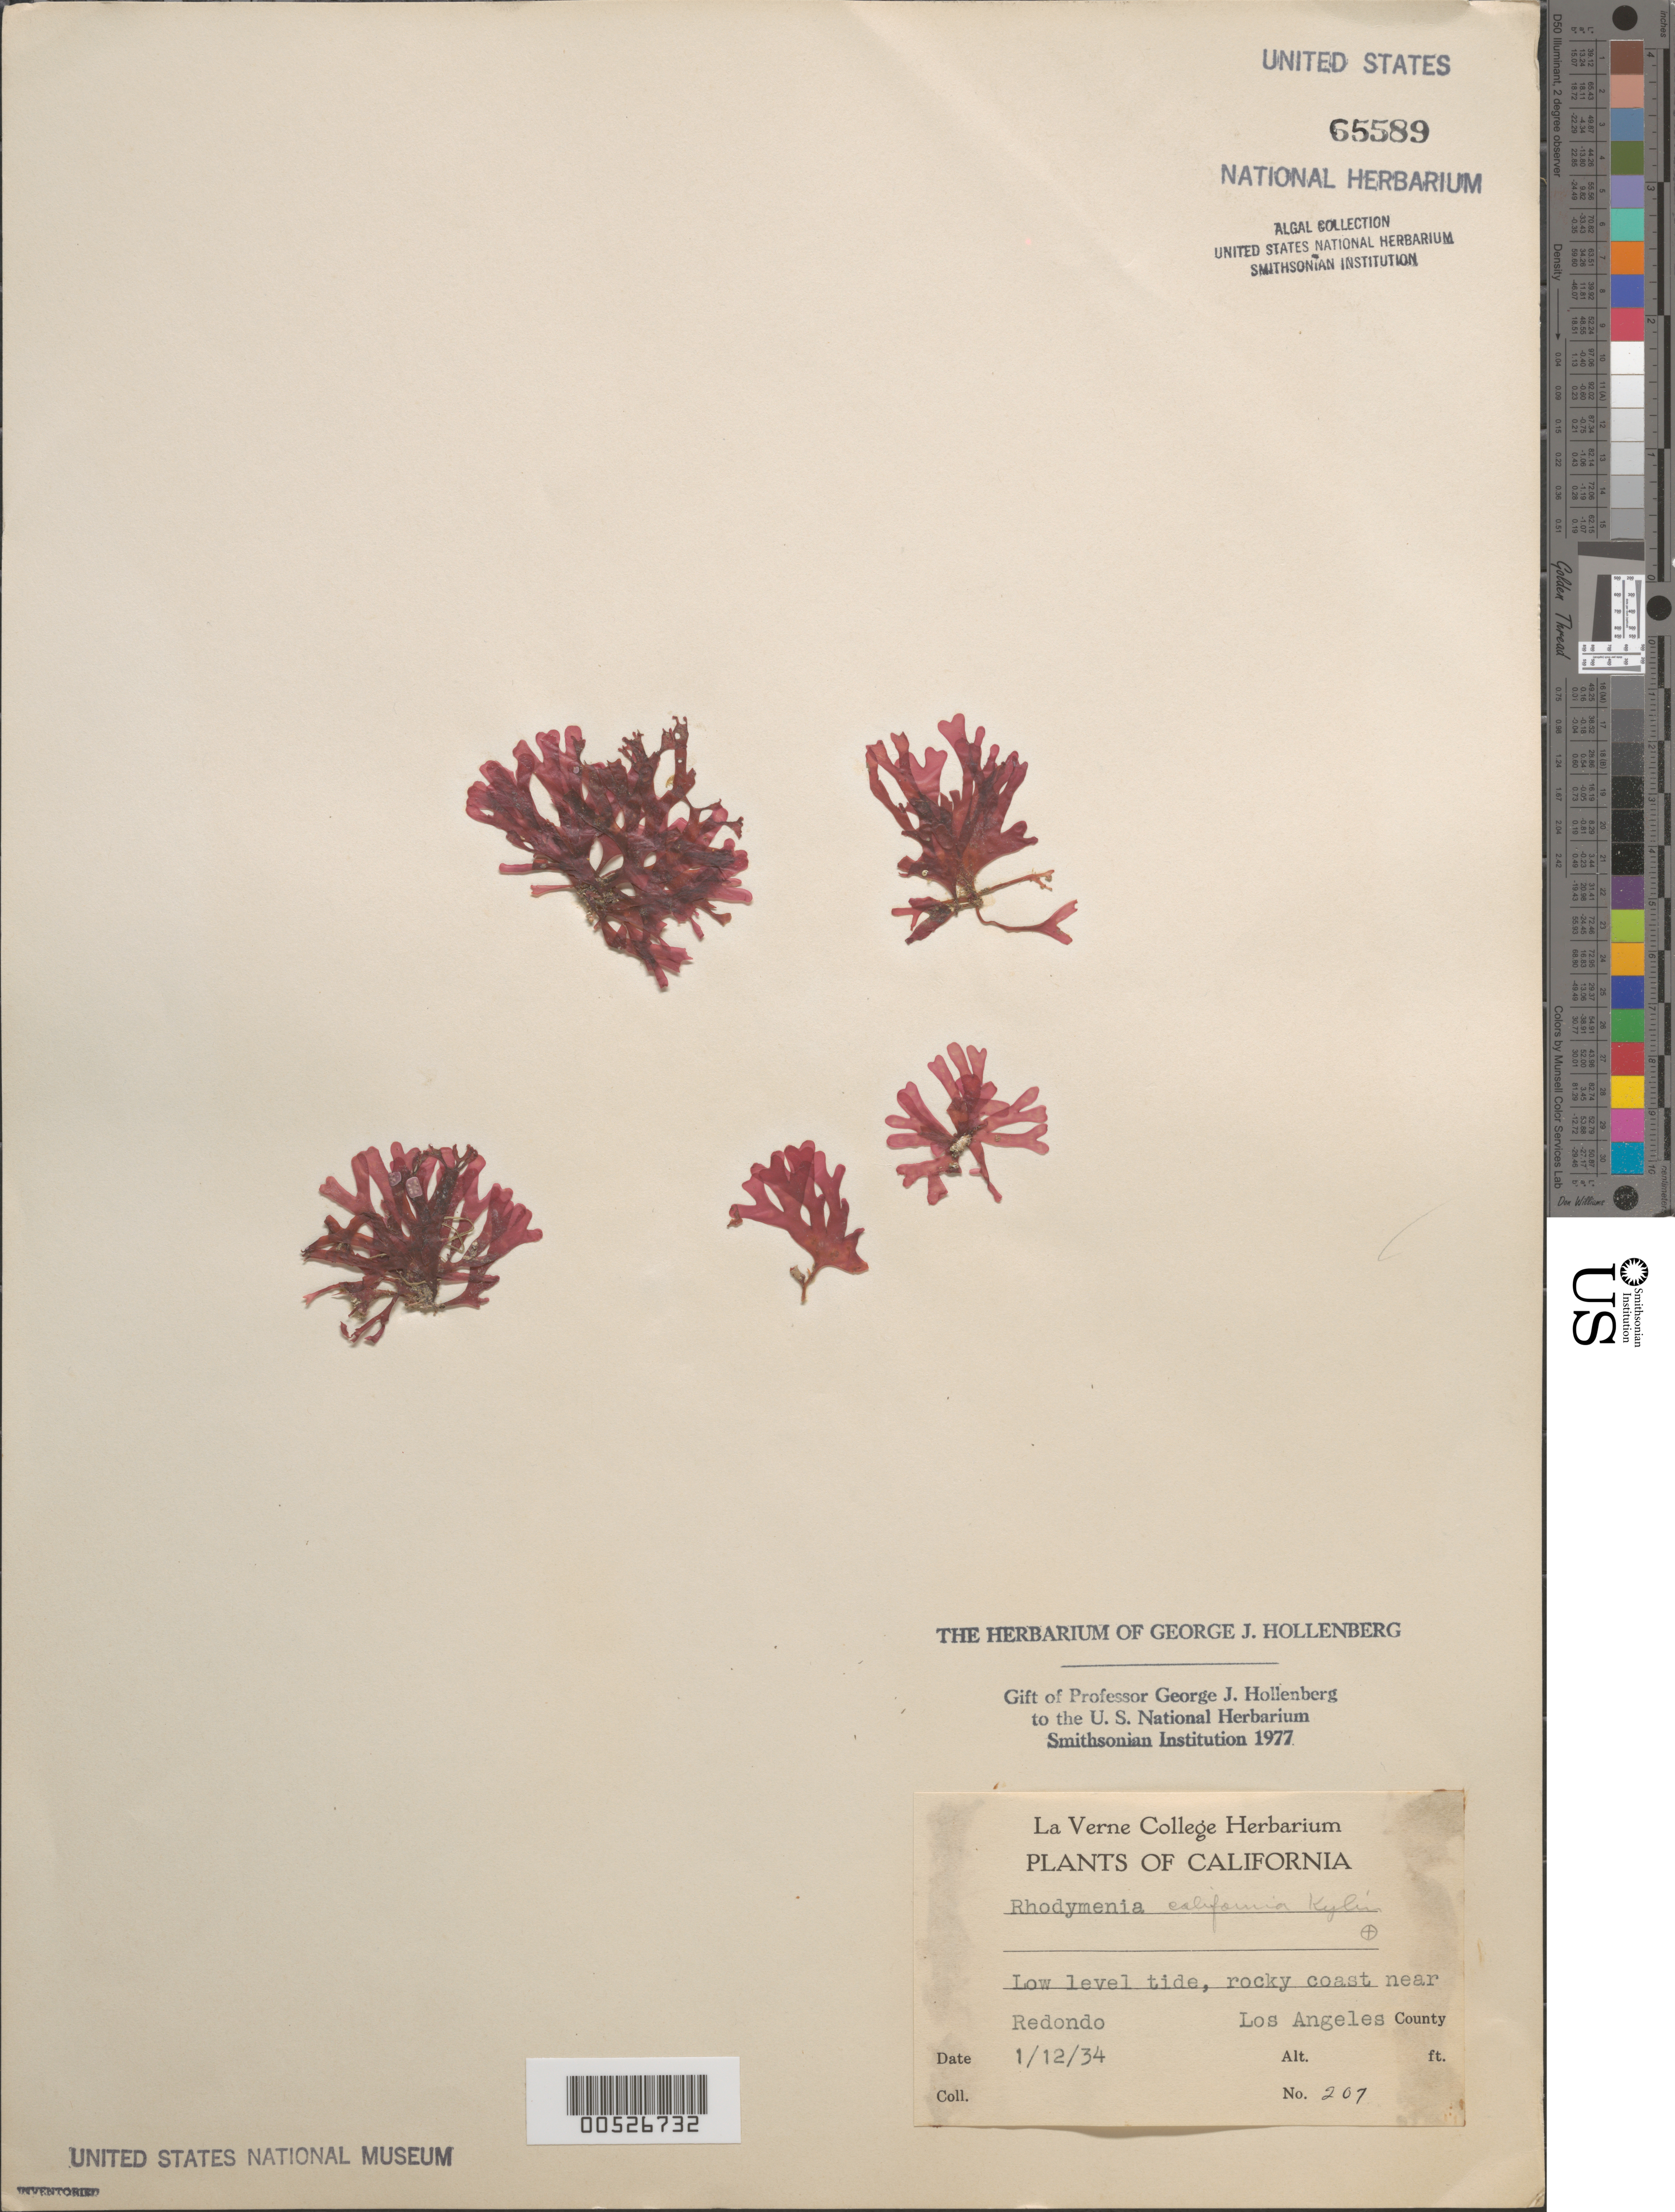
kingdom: Plantae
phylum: Rhodophyta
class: Florideophyceae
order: Rhodymeniales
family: Rhodymeniaceae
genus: Rhodymenia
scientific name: Rhodymenia californica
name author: Kylin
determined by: Hollenberg, George J.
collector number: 207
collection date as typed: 12 Jan 1934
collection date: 1934-01-12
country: United States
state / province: California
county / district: Los Angeles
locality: Rocky coast near Redondo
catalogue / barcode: US 65589